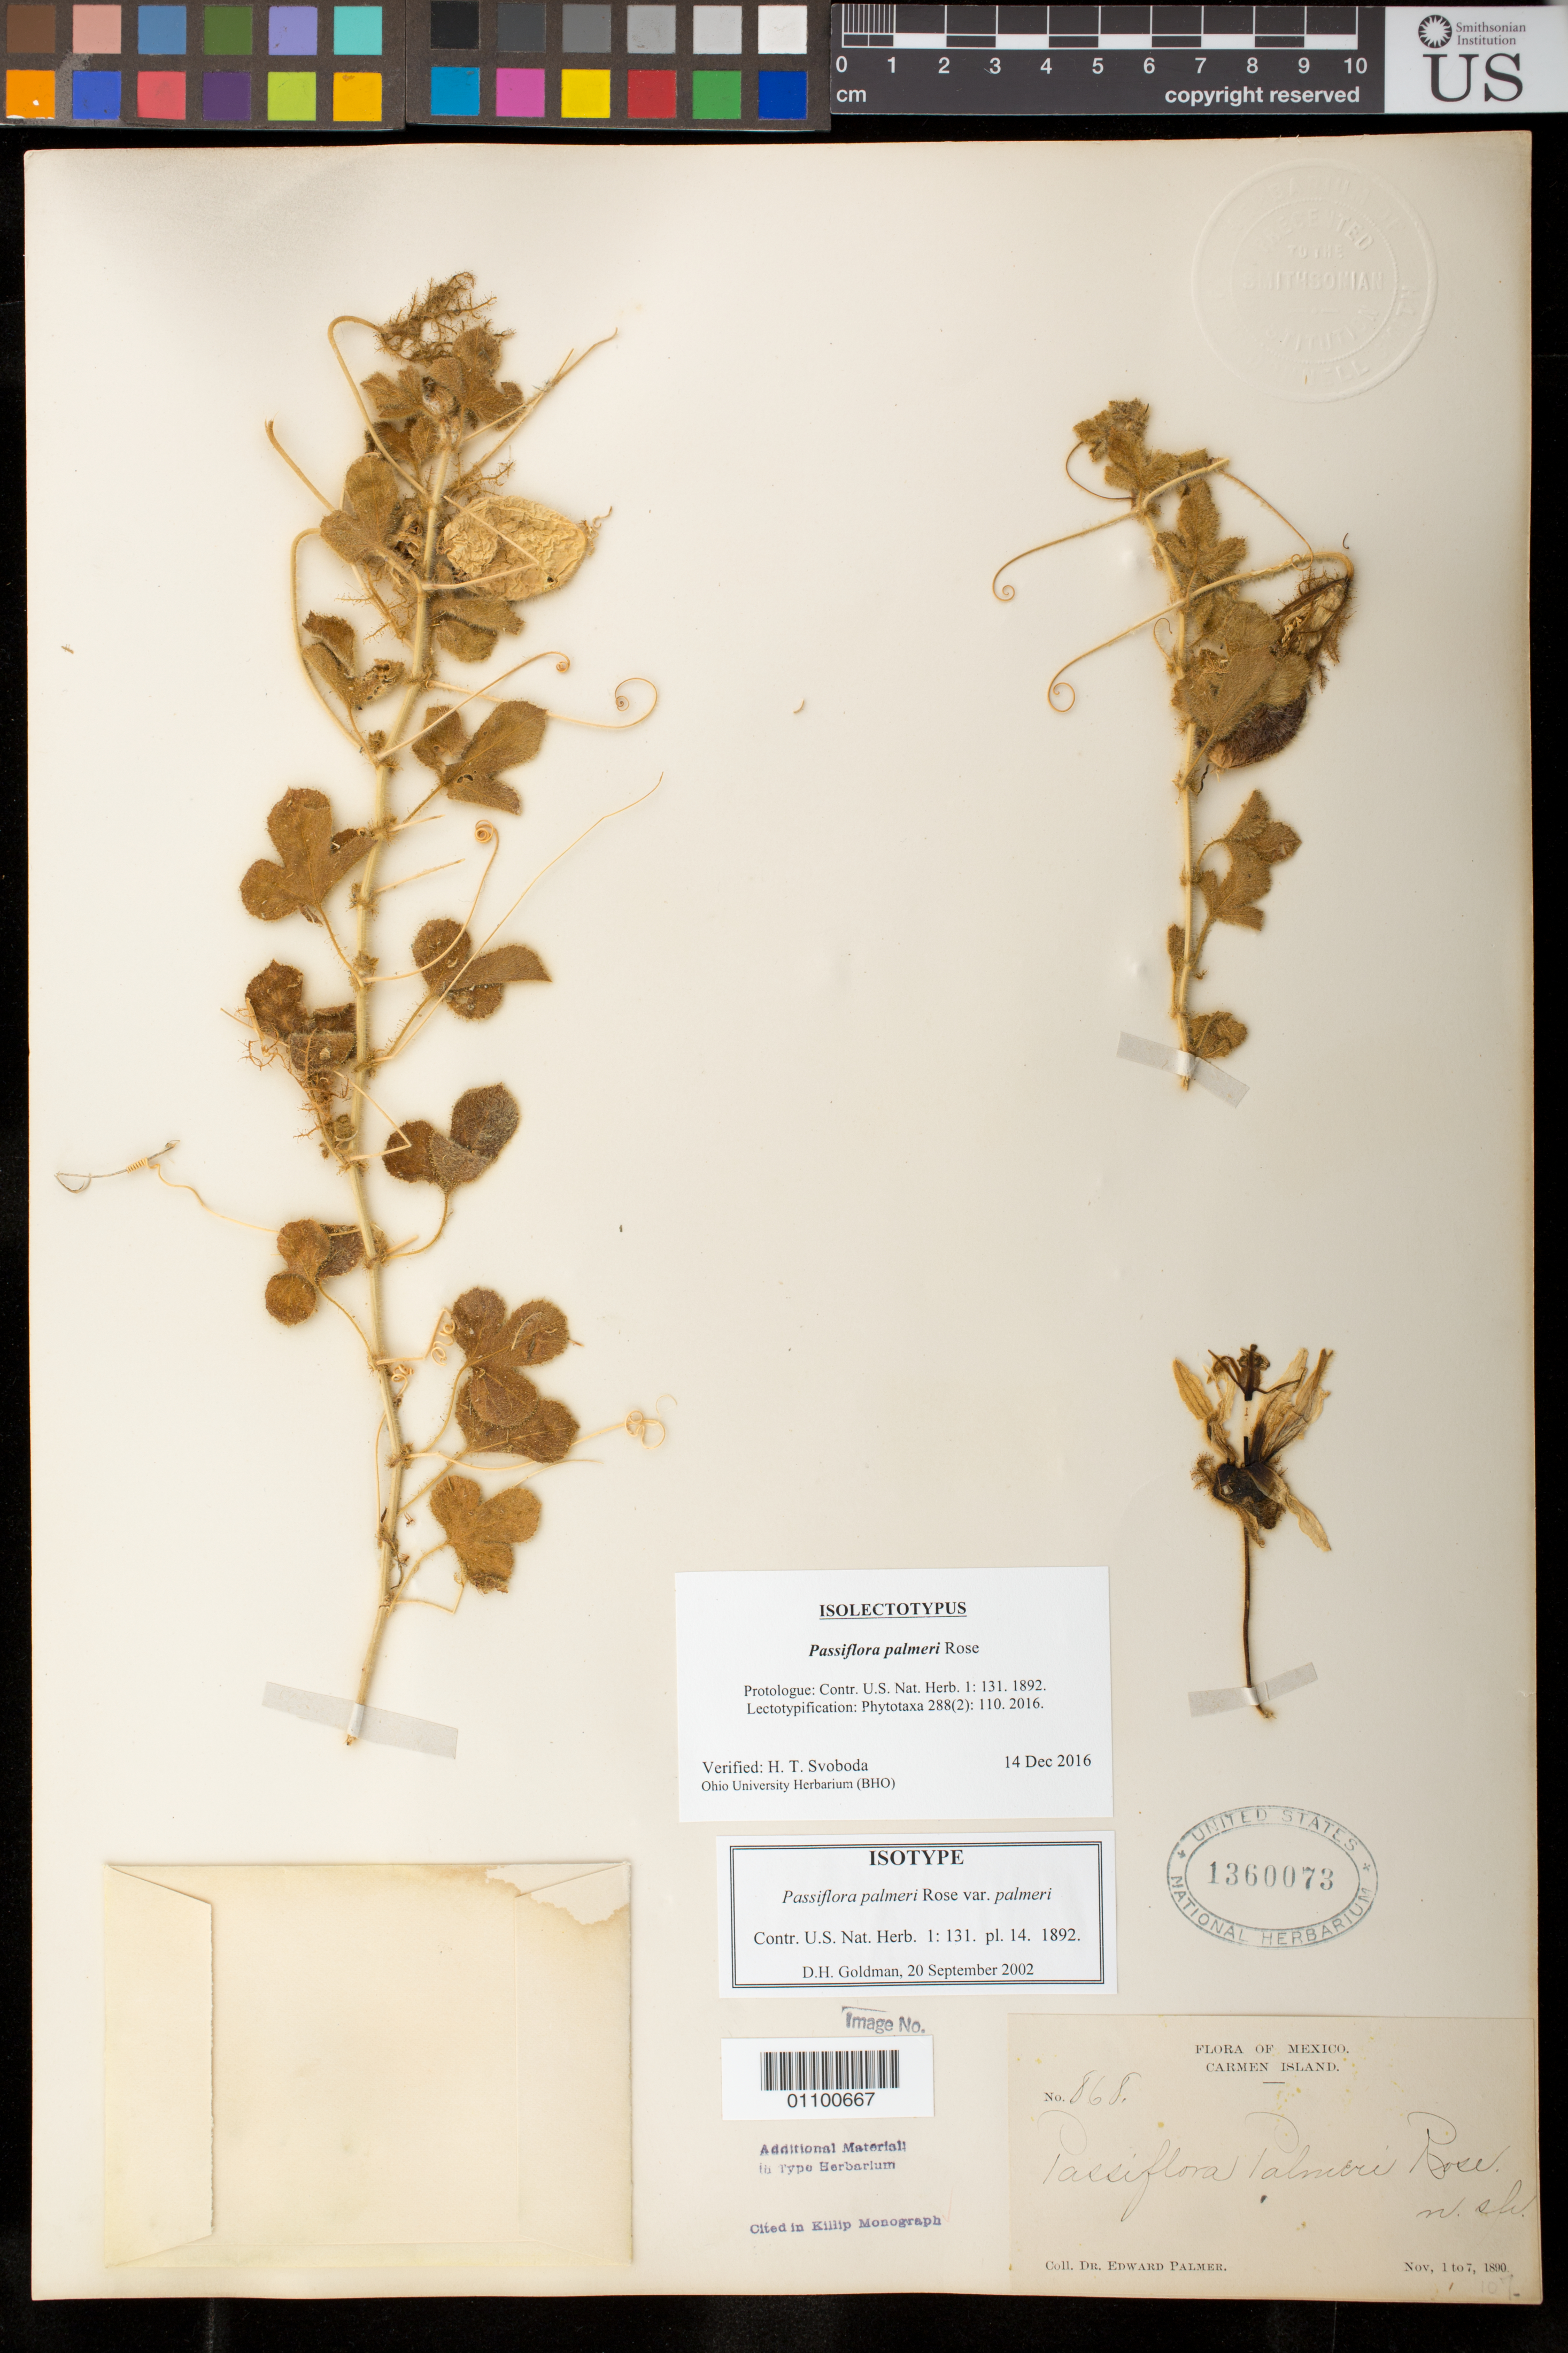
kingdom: Plantae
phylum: Tracheophyta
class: Magnoliopsida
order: Malpighiales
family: Passifloraceae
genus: Passiflora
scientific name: Passiflora palmeri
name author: Rose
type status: Isolectotype; Type Collection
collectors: E. Palmer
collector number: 868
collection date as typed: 1 Nov 1890 to 7 Nov 1890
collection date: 1890-11-01/1890-11-07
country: Mexico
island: Carmen Island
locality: Carmen Island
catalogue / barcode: US 1360073